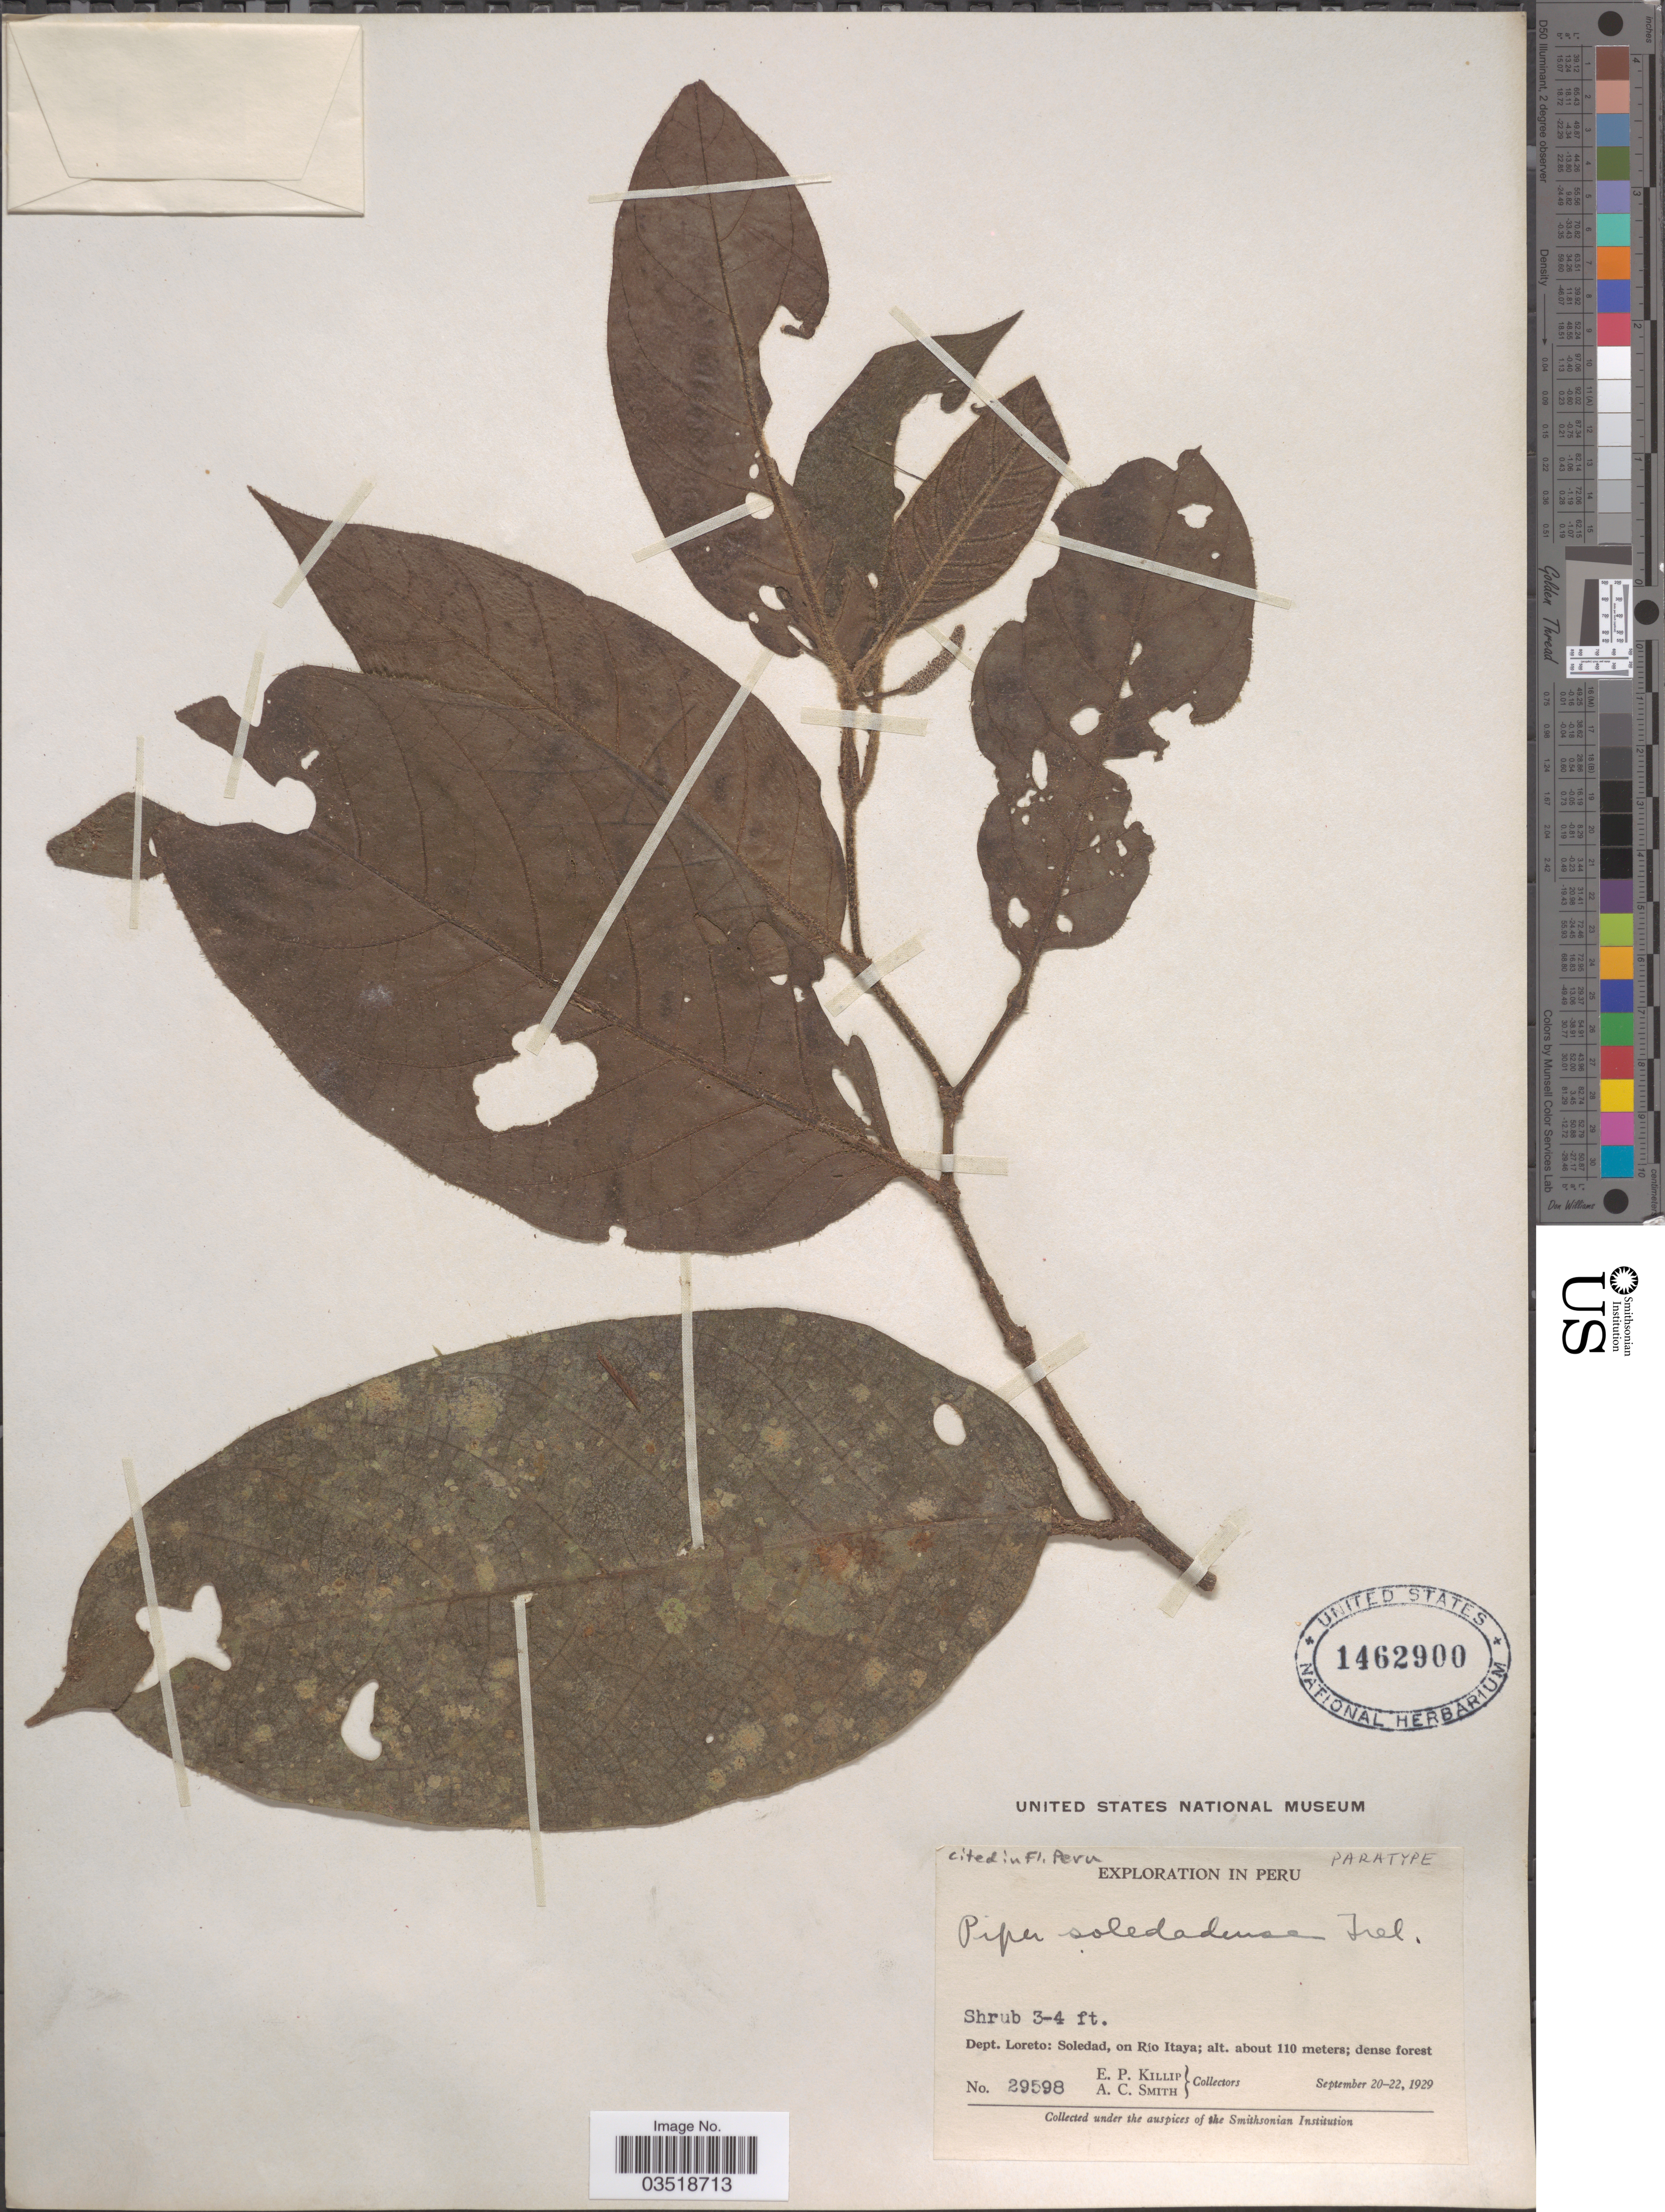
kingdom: Plantae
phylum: Tracheophyta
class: Magnoliopsida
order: Piperales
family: Piperaceae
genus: Piper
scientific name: Piper soledadense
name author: Trel. in J.F. Macbr.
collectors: E. P. Killip & A. C. Smith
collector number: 29598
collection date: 1929-09-20/1929-09-22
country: Peru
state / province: Loreto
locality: Dept. Loreto: Soledad, on Río Itaya.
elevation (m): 110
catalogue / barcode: US 1462900